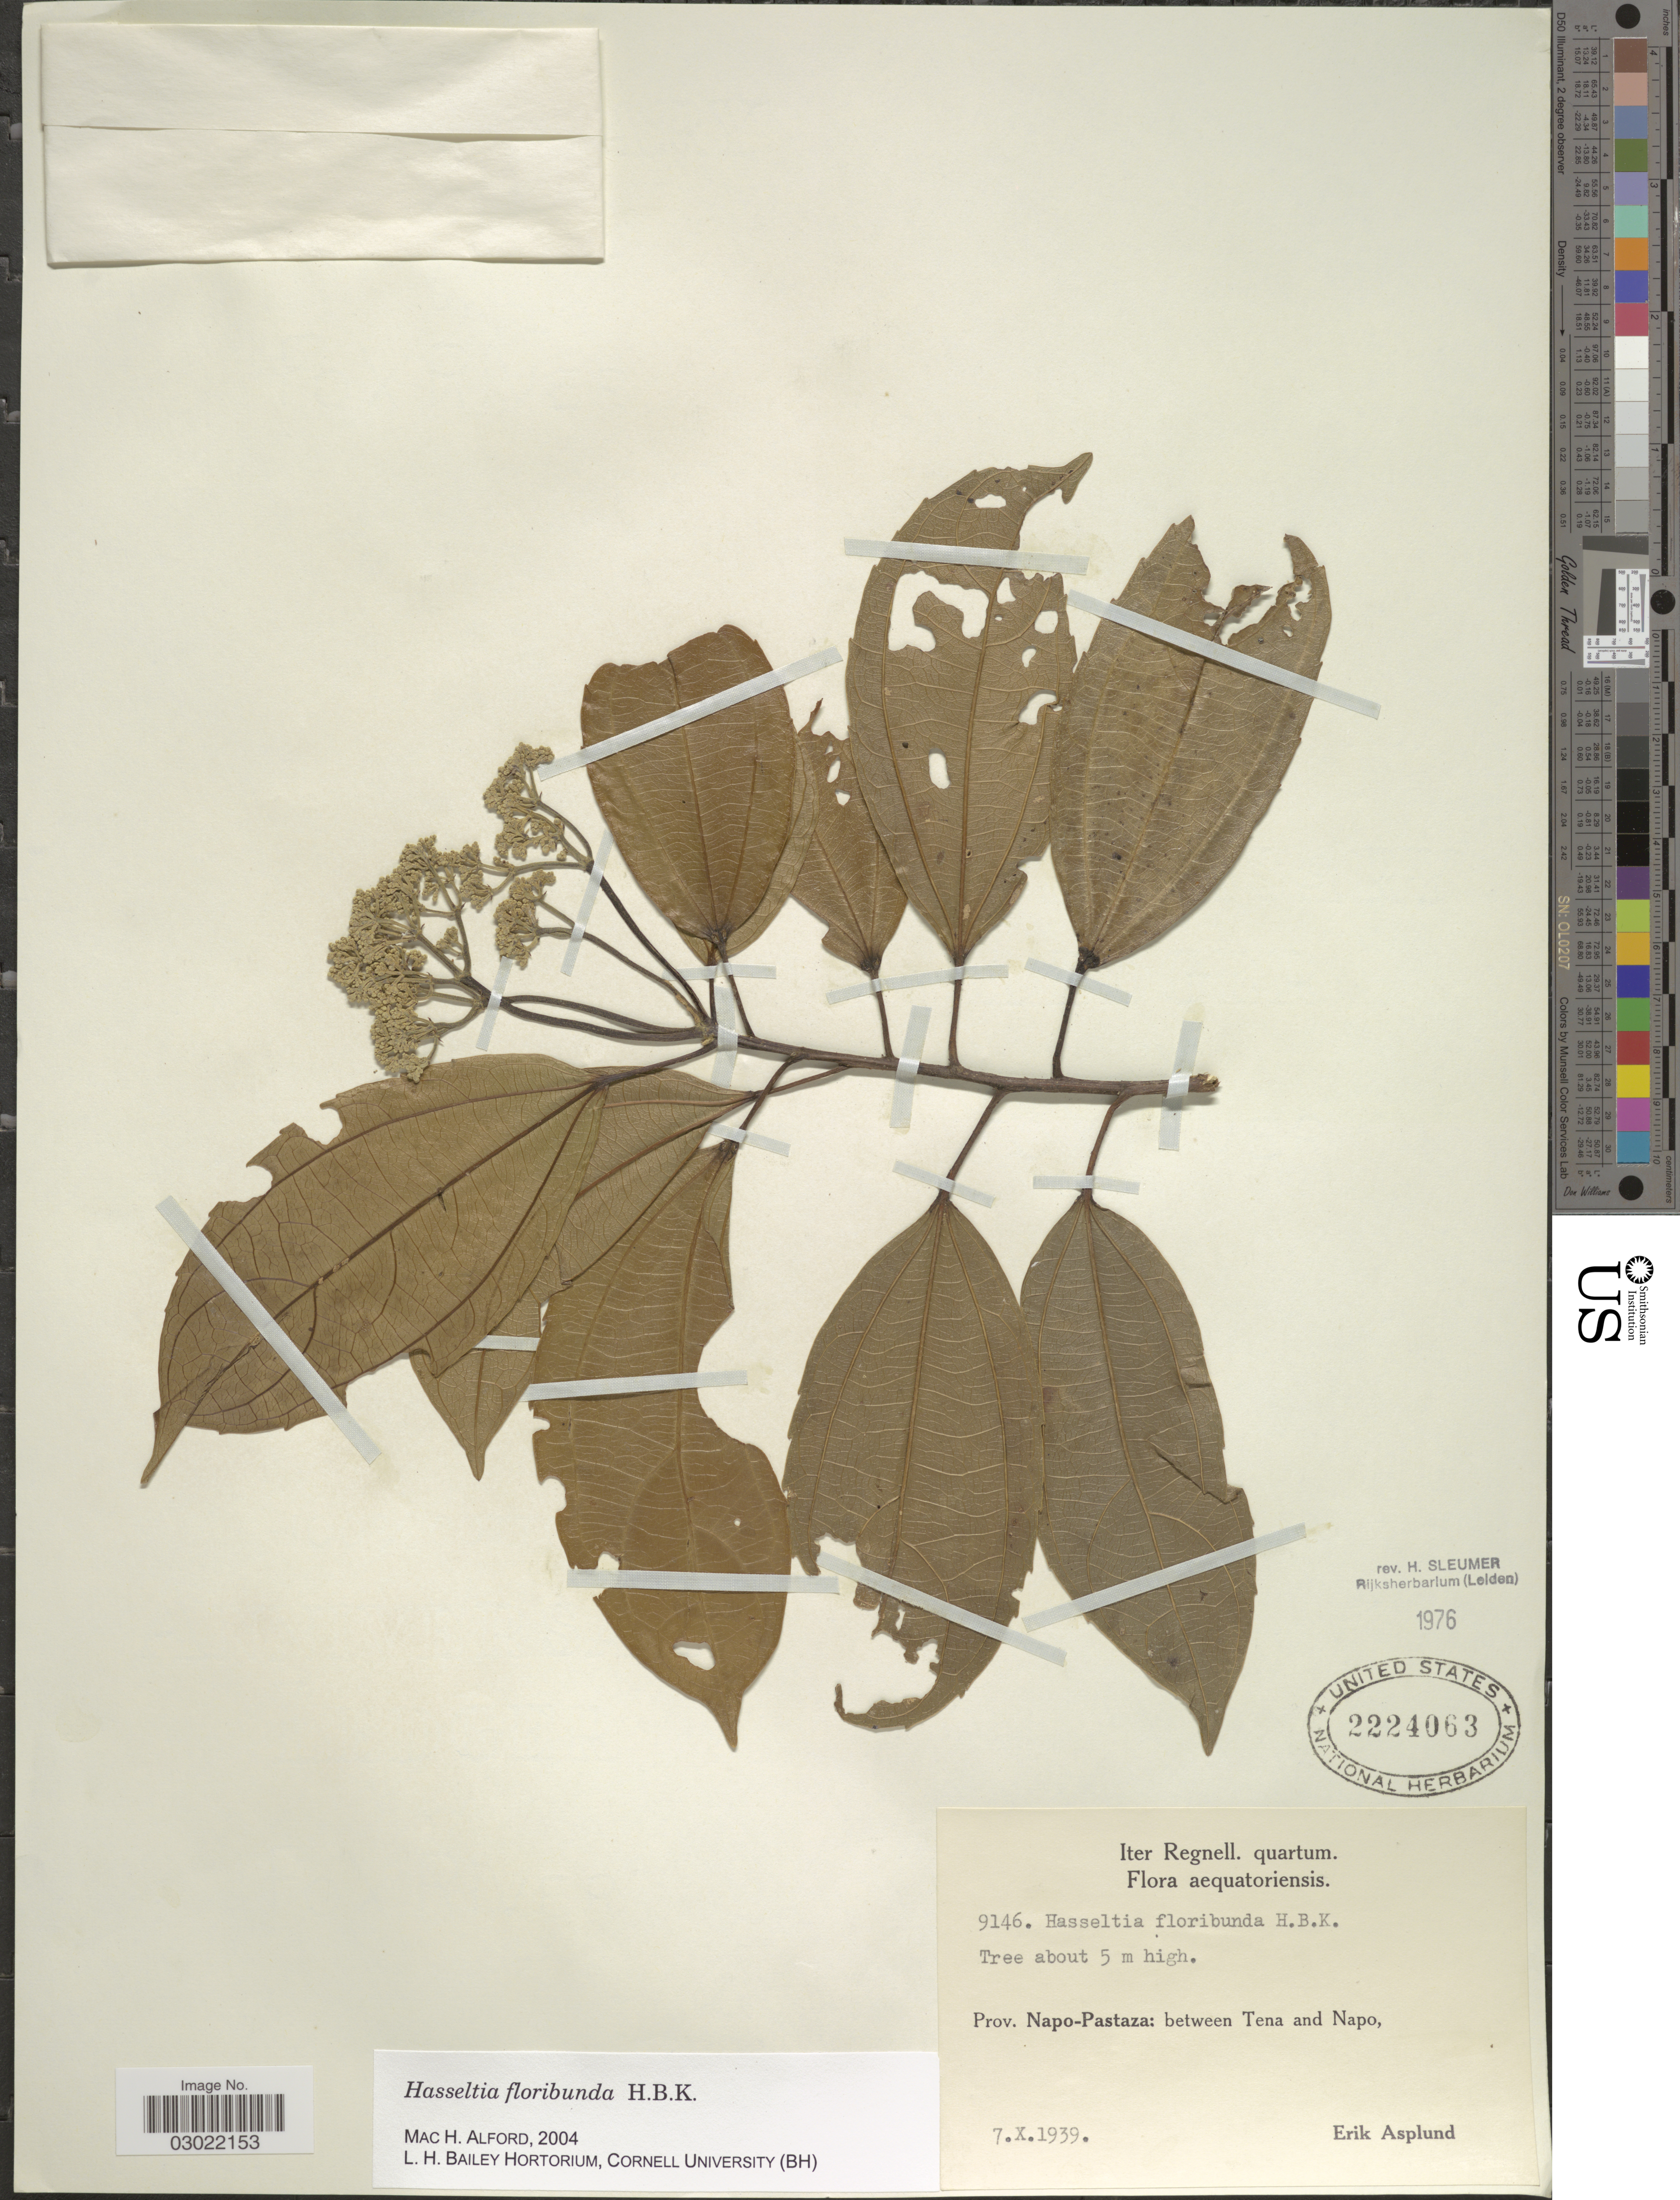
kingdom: Plantae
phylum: Tracheophyta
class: Magnoliopsida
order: Malpighiales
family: Salicaceae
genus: Hasseltia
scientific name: Hasseltia floribunda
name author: Kunth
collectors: E. Asplund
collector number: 9146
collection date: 1939-10-07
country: Ecuador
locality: Prov. Napo-Pastaza: between Tena and Napo. Aequatoriensis.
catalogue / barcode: US 2224063